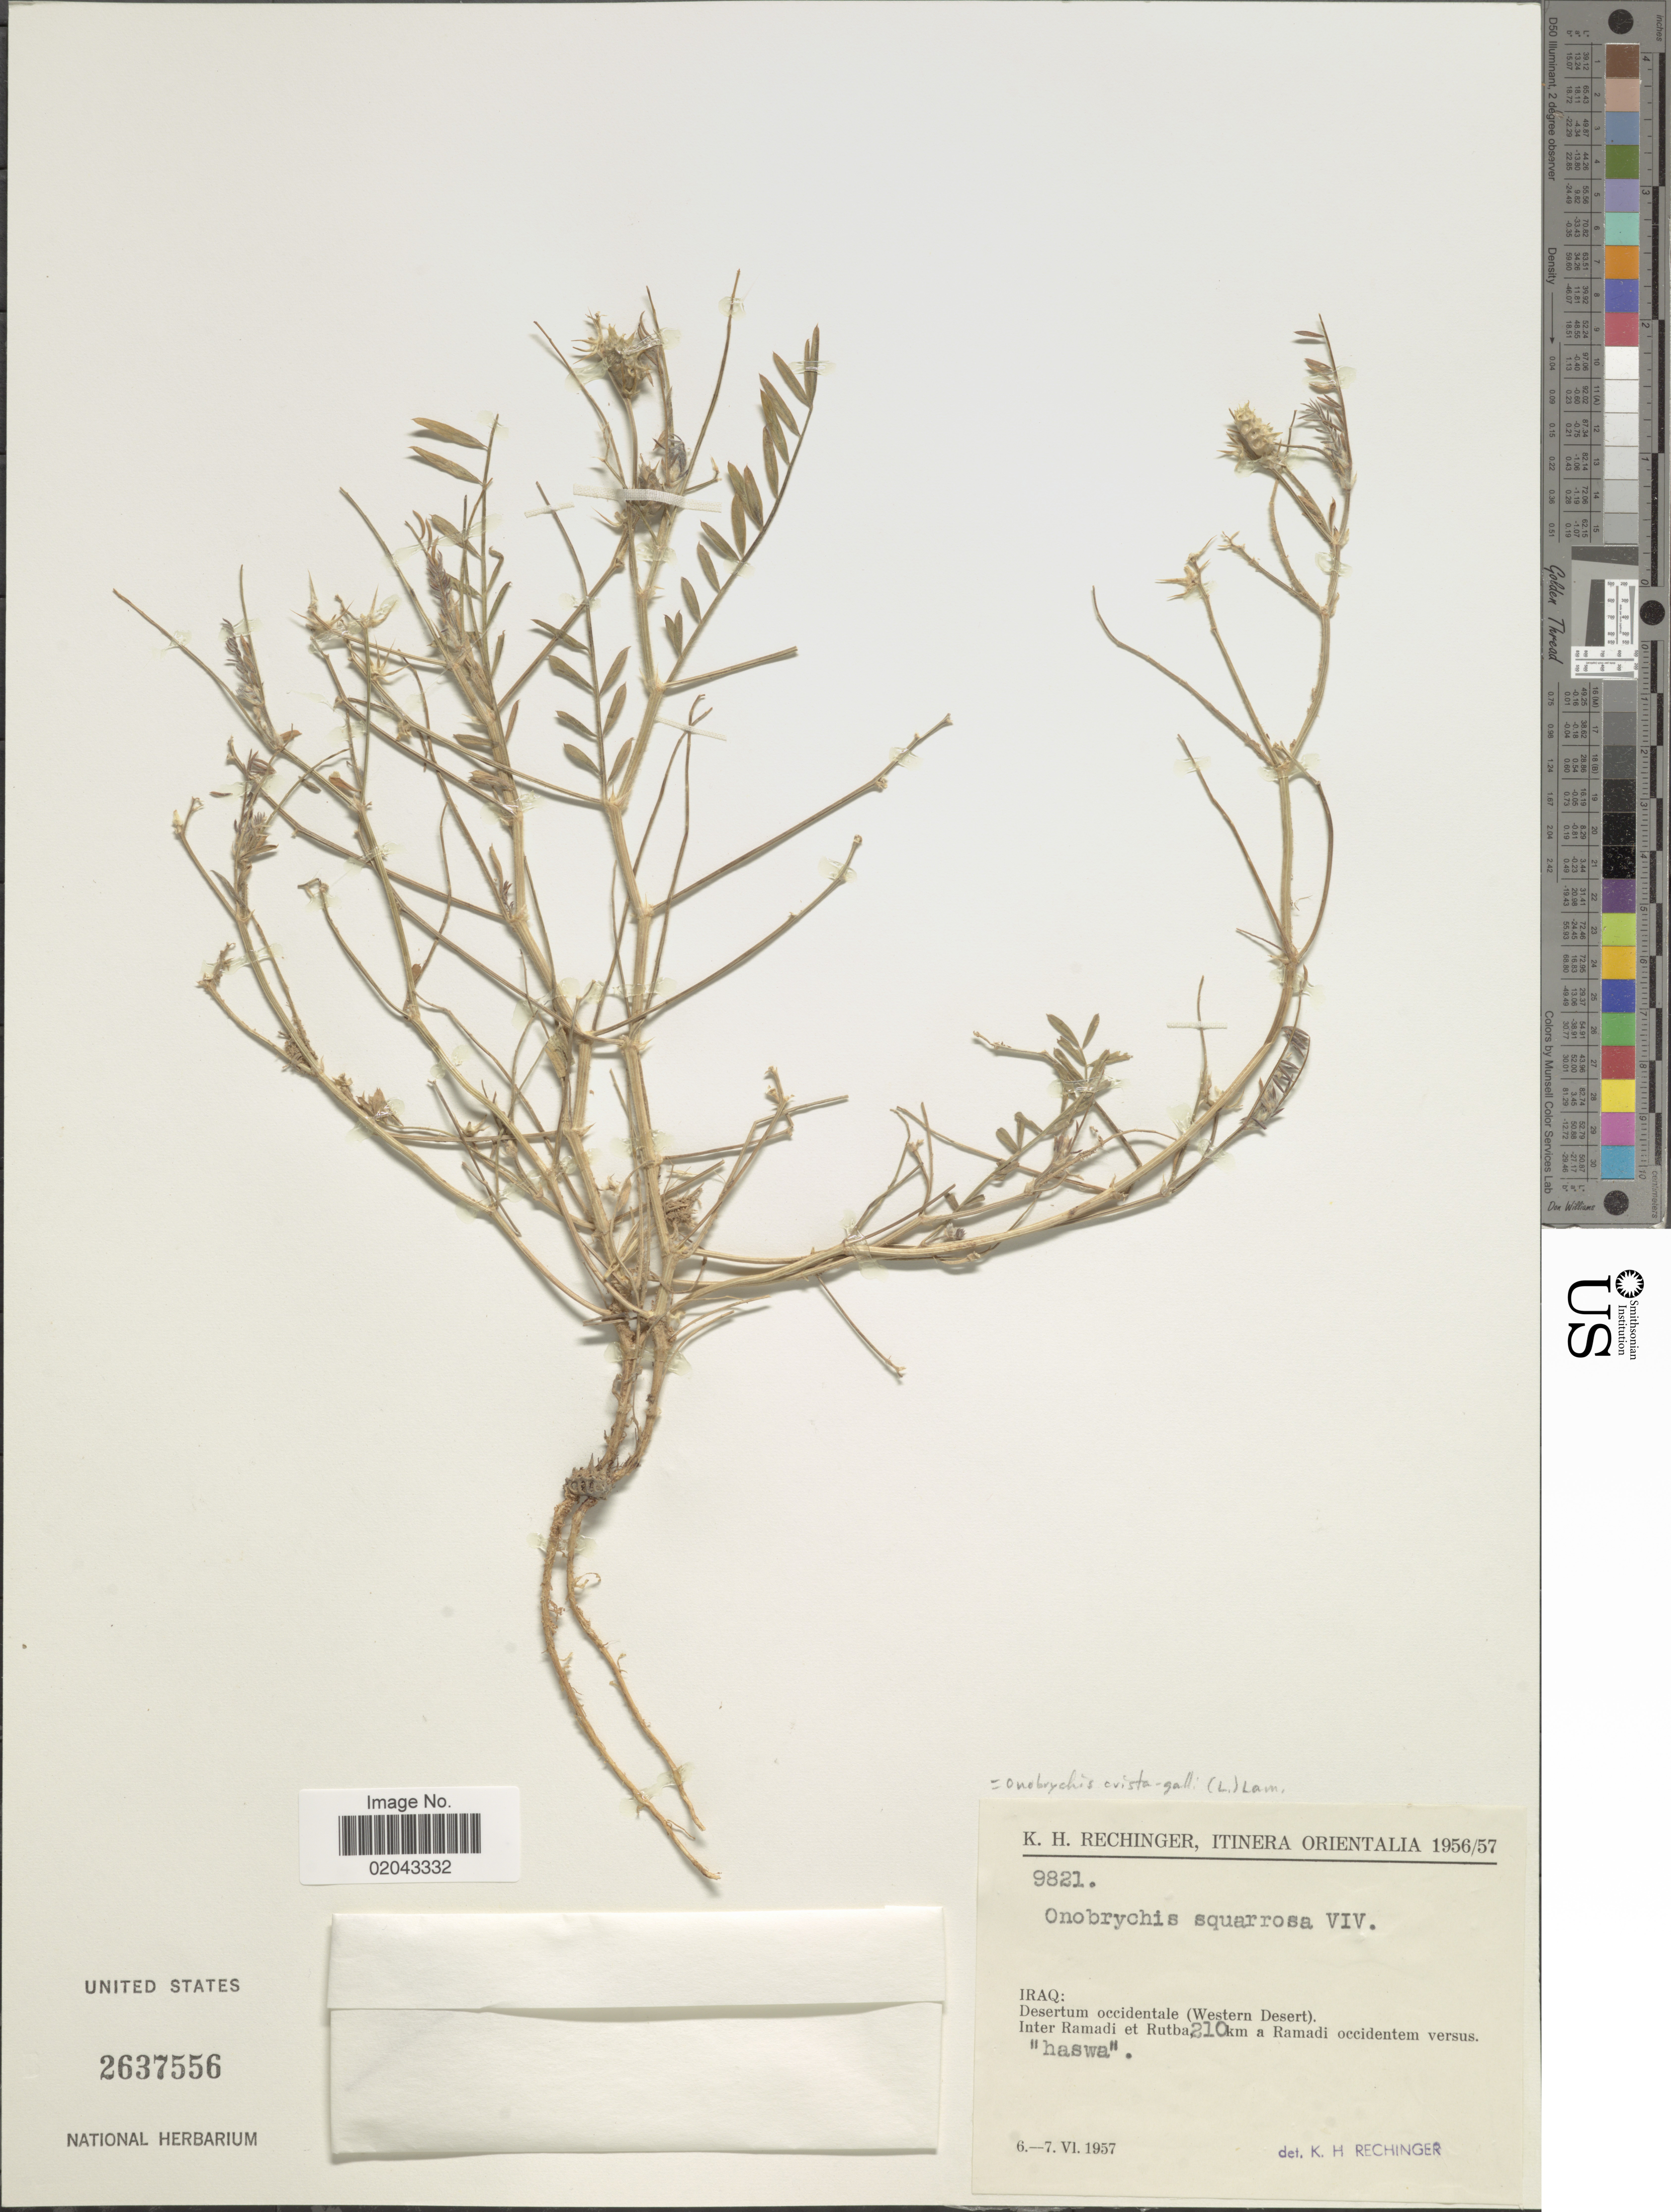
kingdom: Plantae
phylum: Tracheophyta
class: Magnoliopsida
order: Fabales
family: Fabaceae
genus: Onobrychis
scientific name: Onobrychis crista-galli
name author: (L.) Lam.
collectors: K. H. Rechinger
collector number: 9821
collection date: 1957-06-06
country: Iraq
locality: Itinera Orientalia, Desertum occidentale (Western Desert) Inter Ramadi et Rutba 210 km a Ramadi occidentem versus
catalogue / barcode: US 2637556